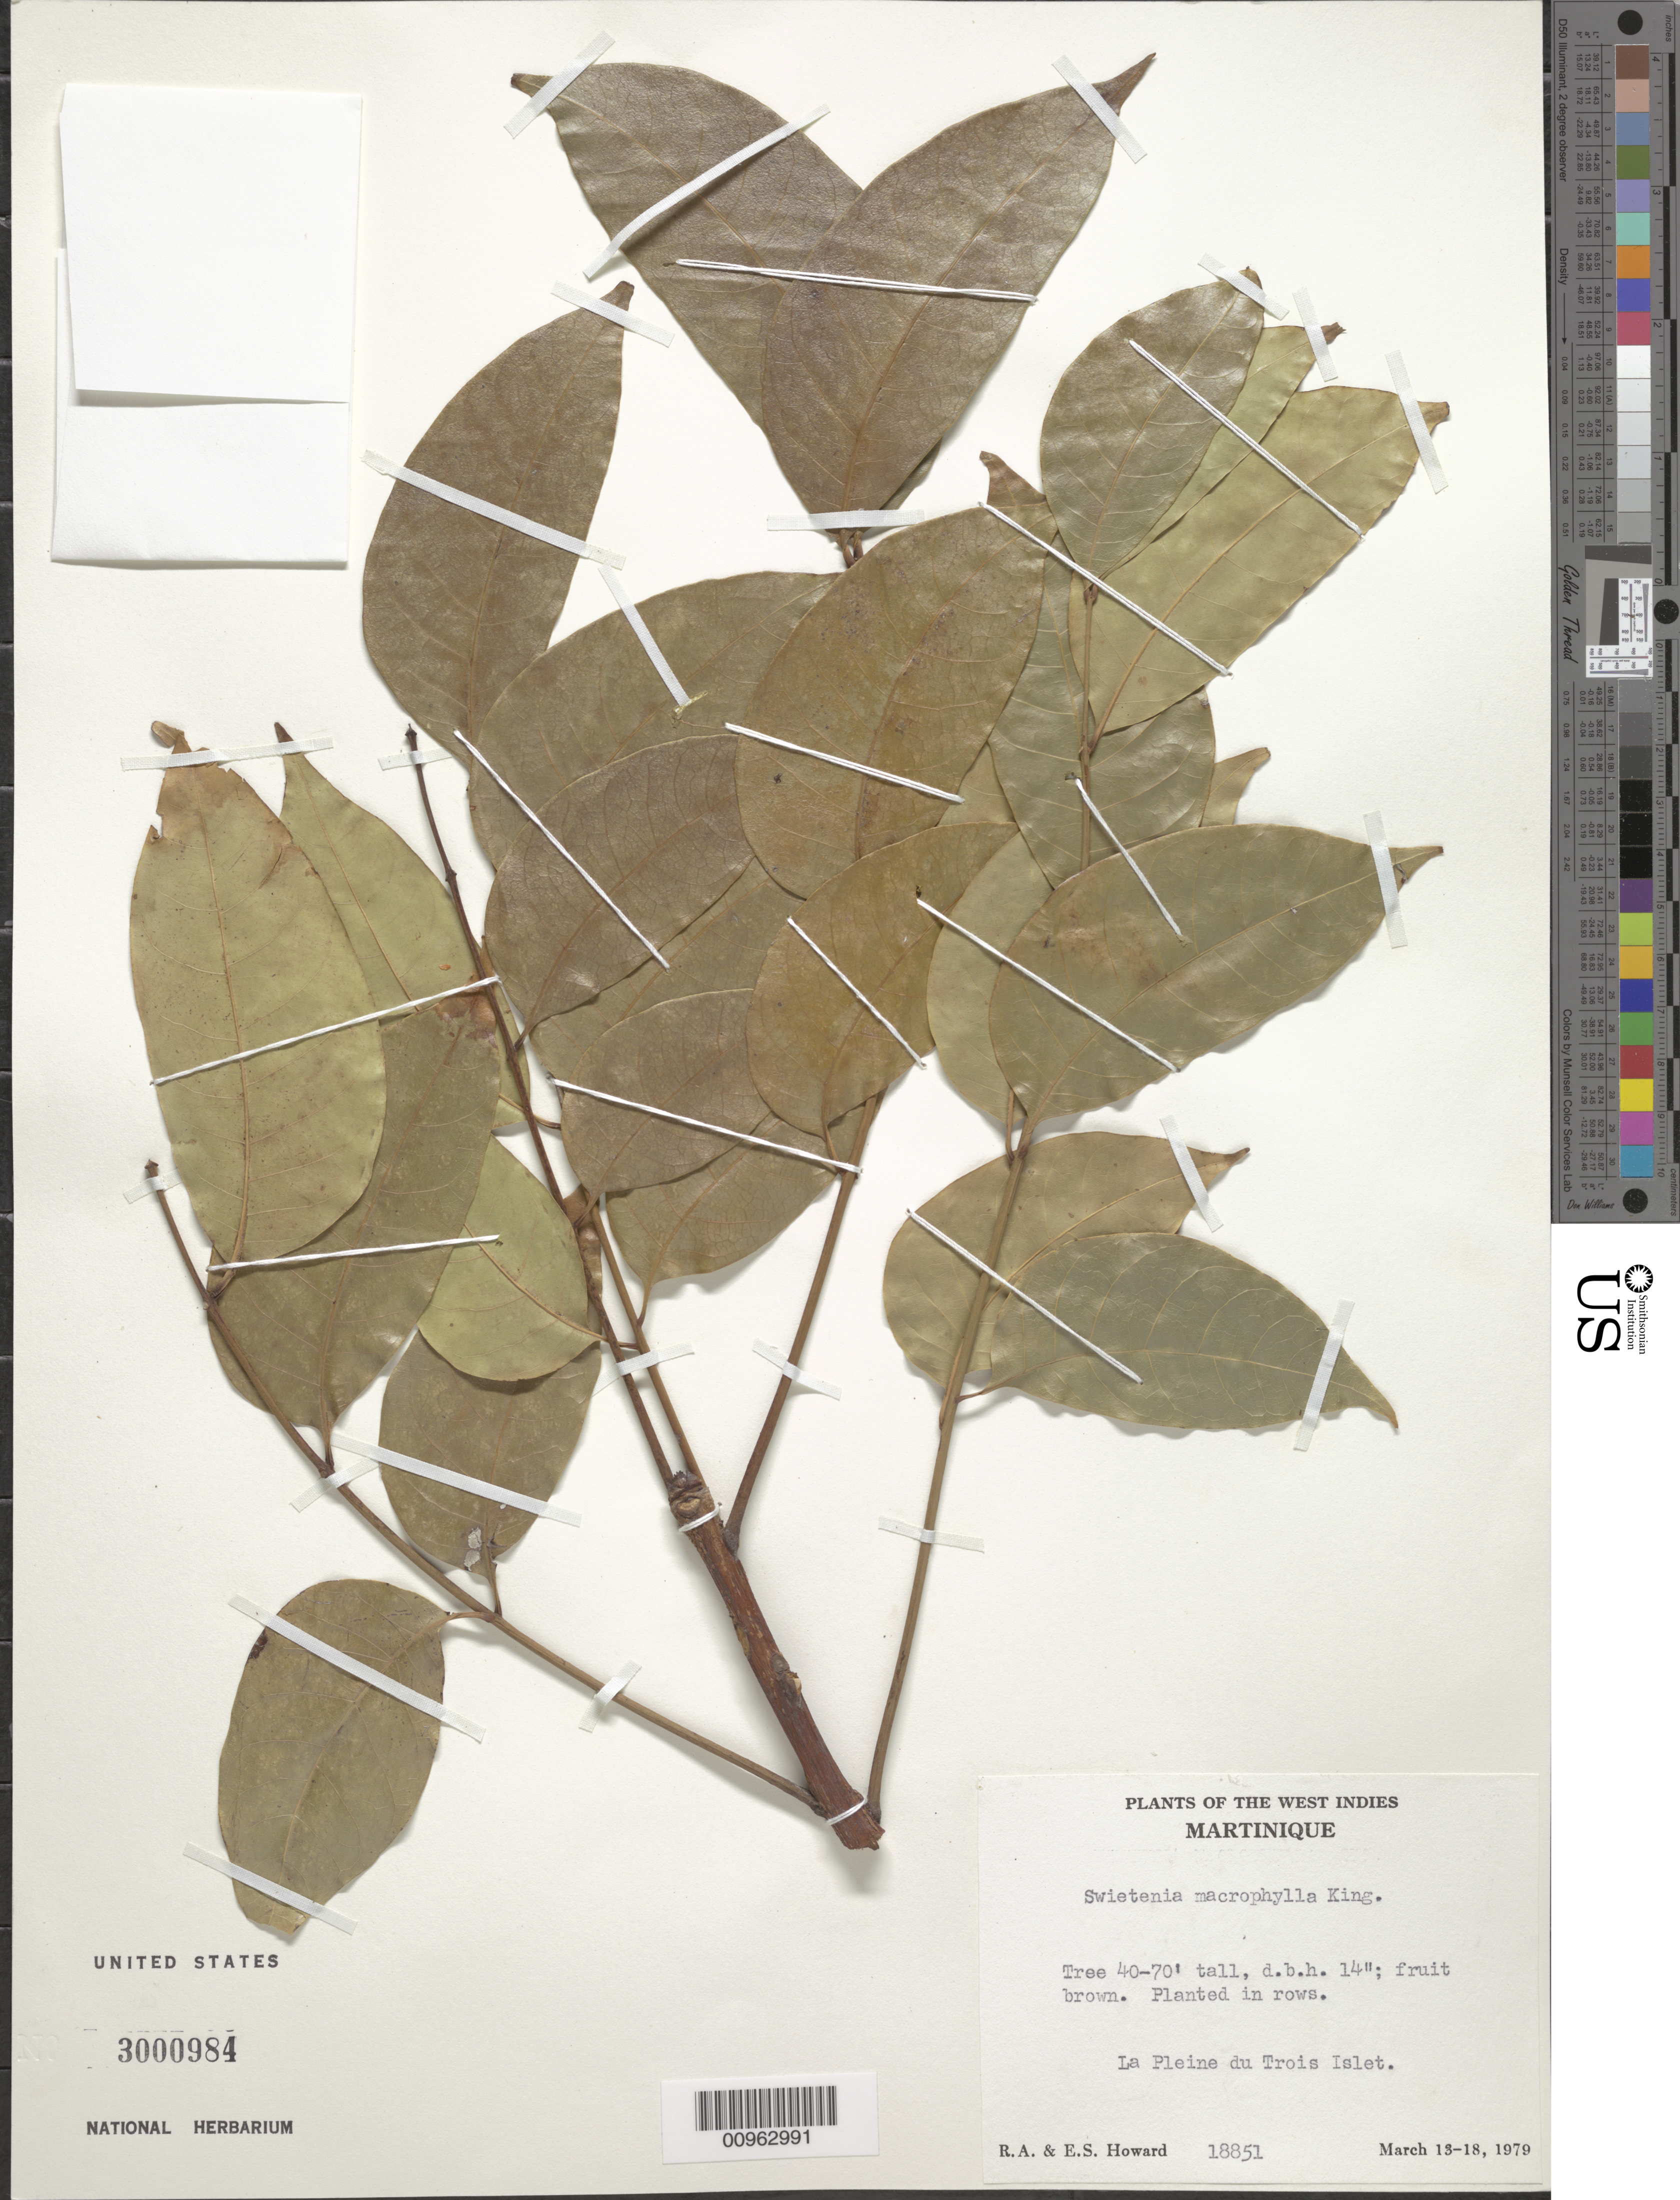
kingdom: Plantae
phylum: Tracheophyta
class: Magnoliopsida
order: Sapindales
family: Meliaceae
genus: Swietenia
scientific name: Swietenia macrophylla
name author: King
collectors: R. A. Howard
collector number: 18851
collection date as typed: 13 Mar 1979 to 18 Mar 1979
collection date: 1979-03-13/1979-03-18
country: Martinique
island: Martinique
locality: Le Pleine du Trois Islet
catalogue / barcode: US 3000984